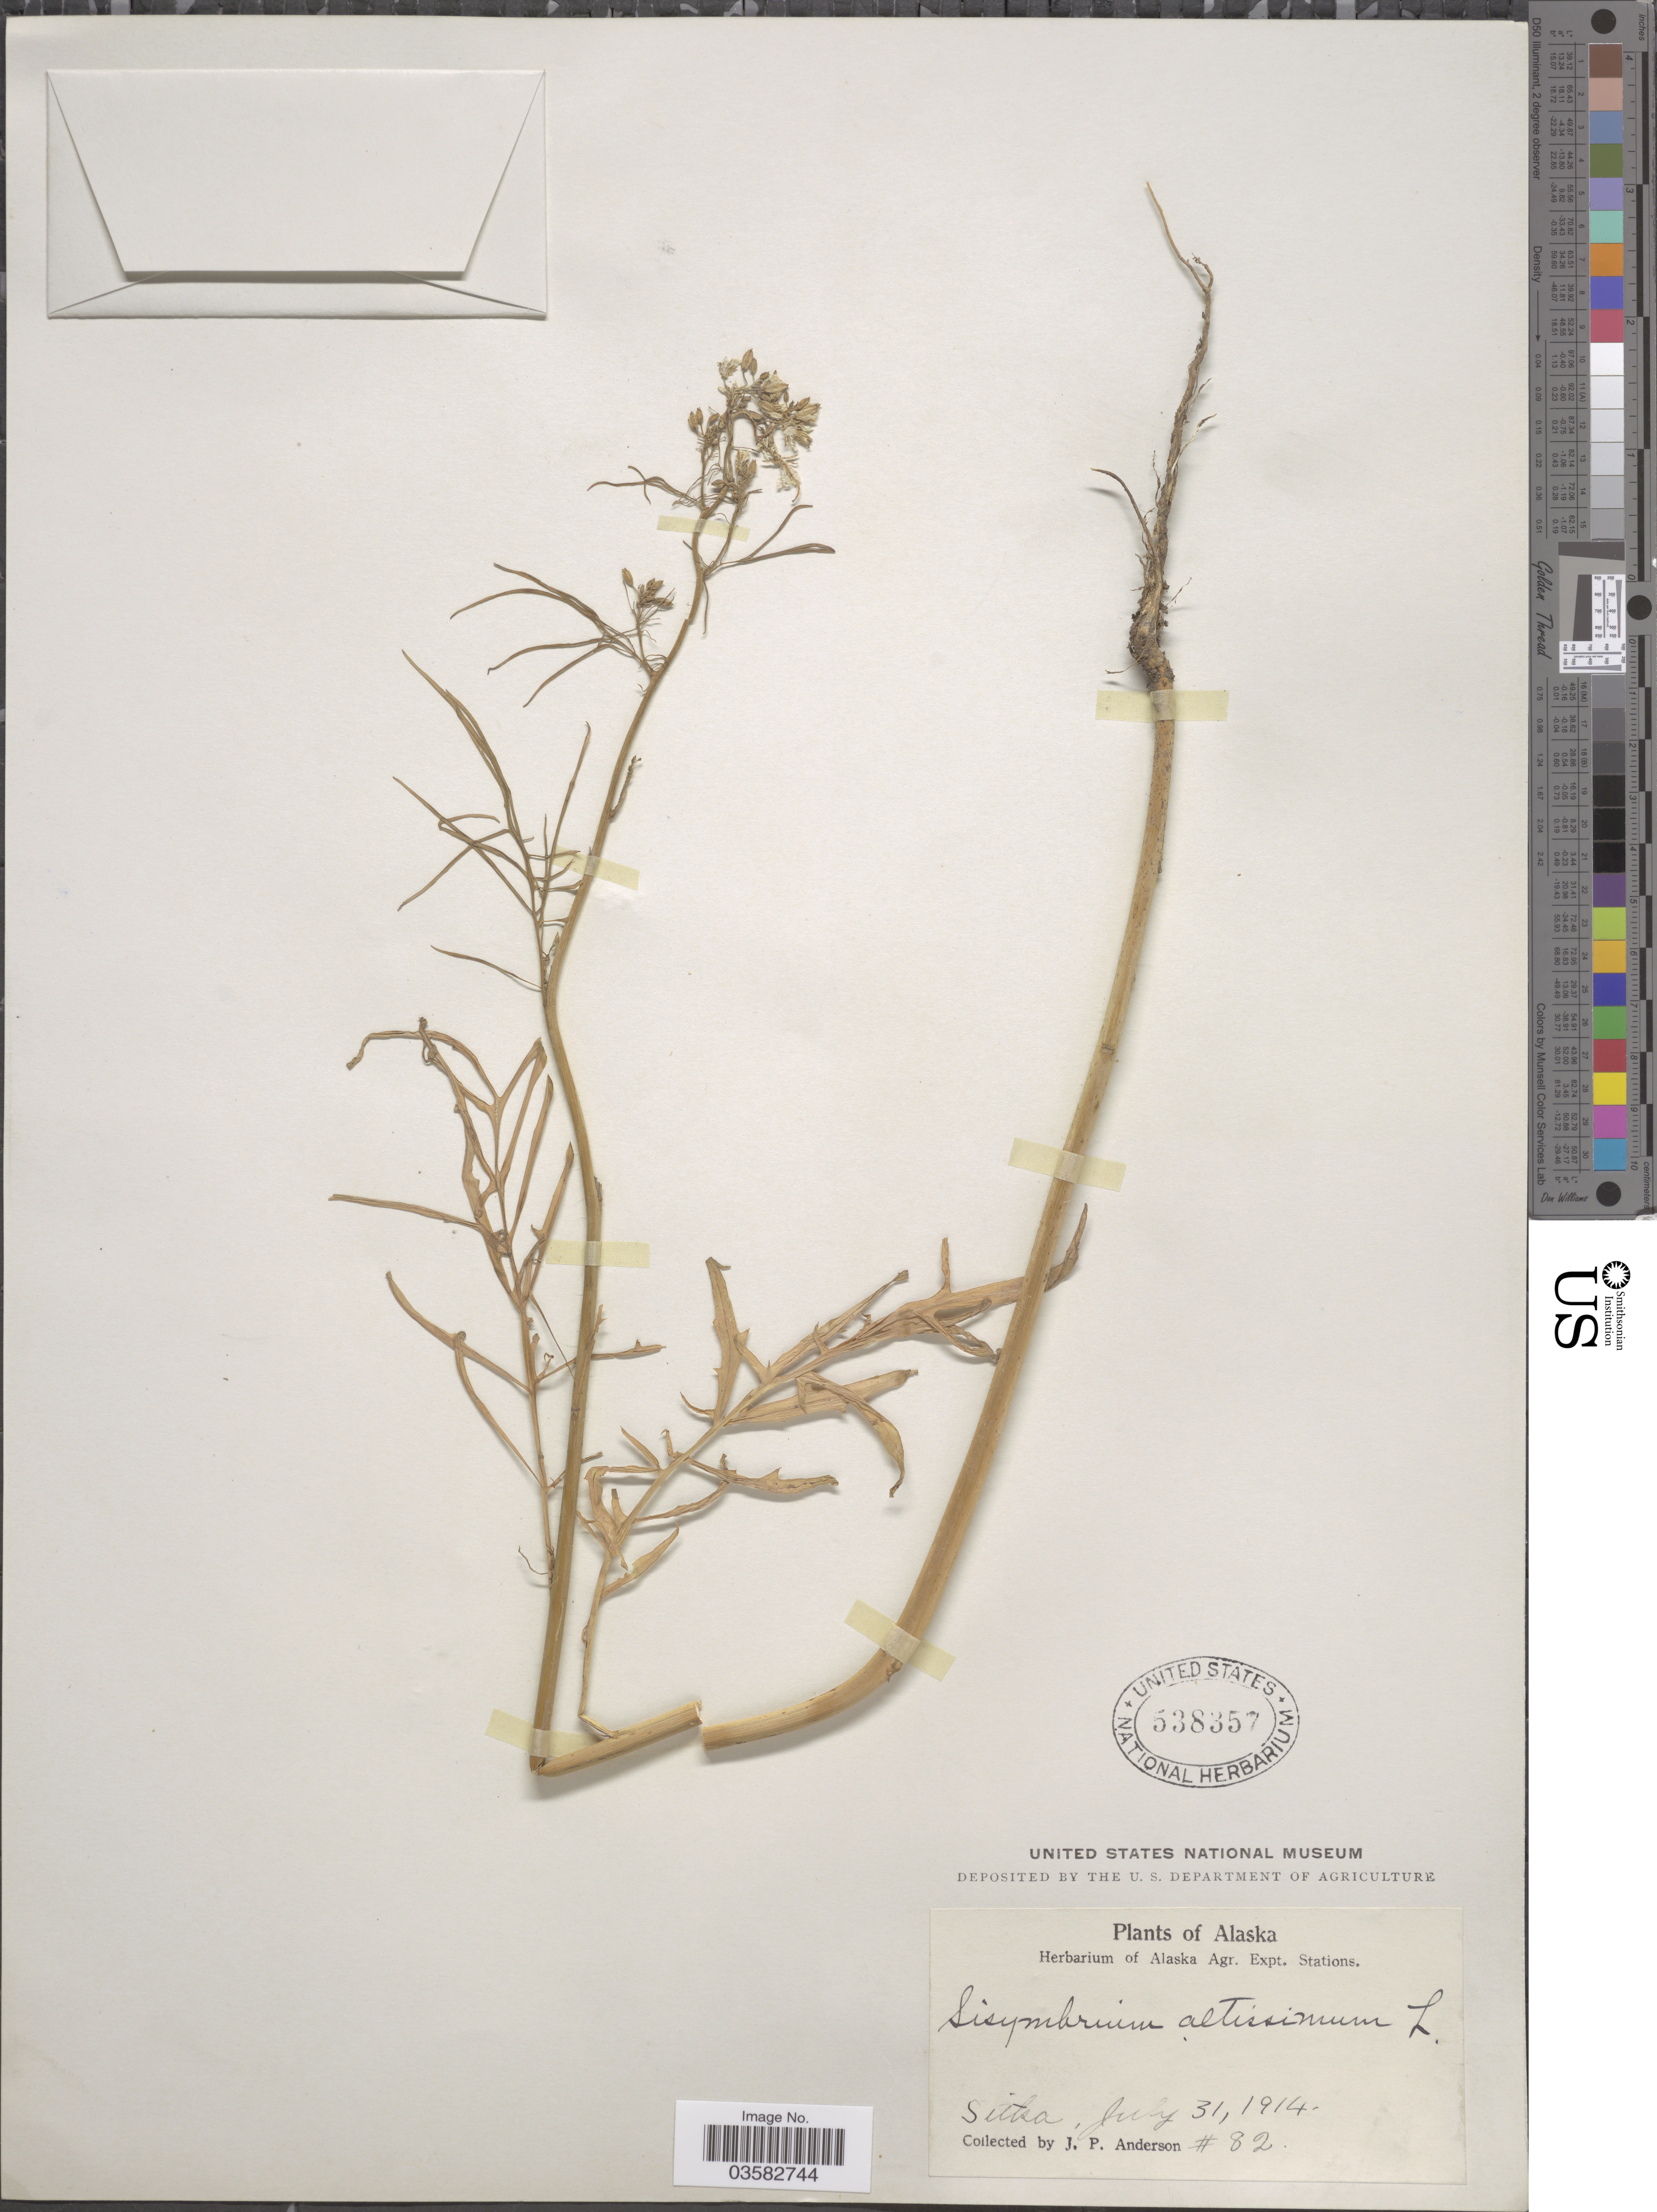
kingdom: Plantae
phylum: Tracheophyta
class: Magnoliopsida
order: Brassicales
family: Brassicaceae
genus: Sisymbrium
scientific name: Sisymbrium altissimum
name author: L.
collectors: J. P. Anderson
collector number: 82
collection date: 1914-07-31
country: United States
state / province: Alaska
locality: Sitka.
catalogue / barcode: US 538357